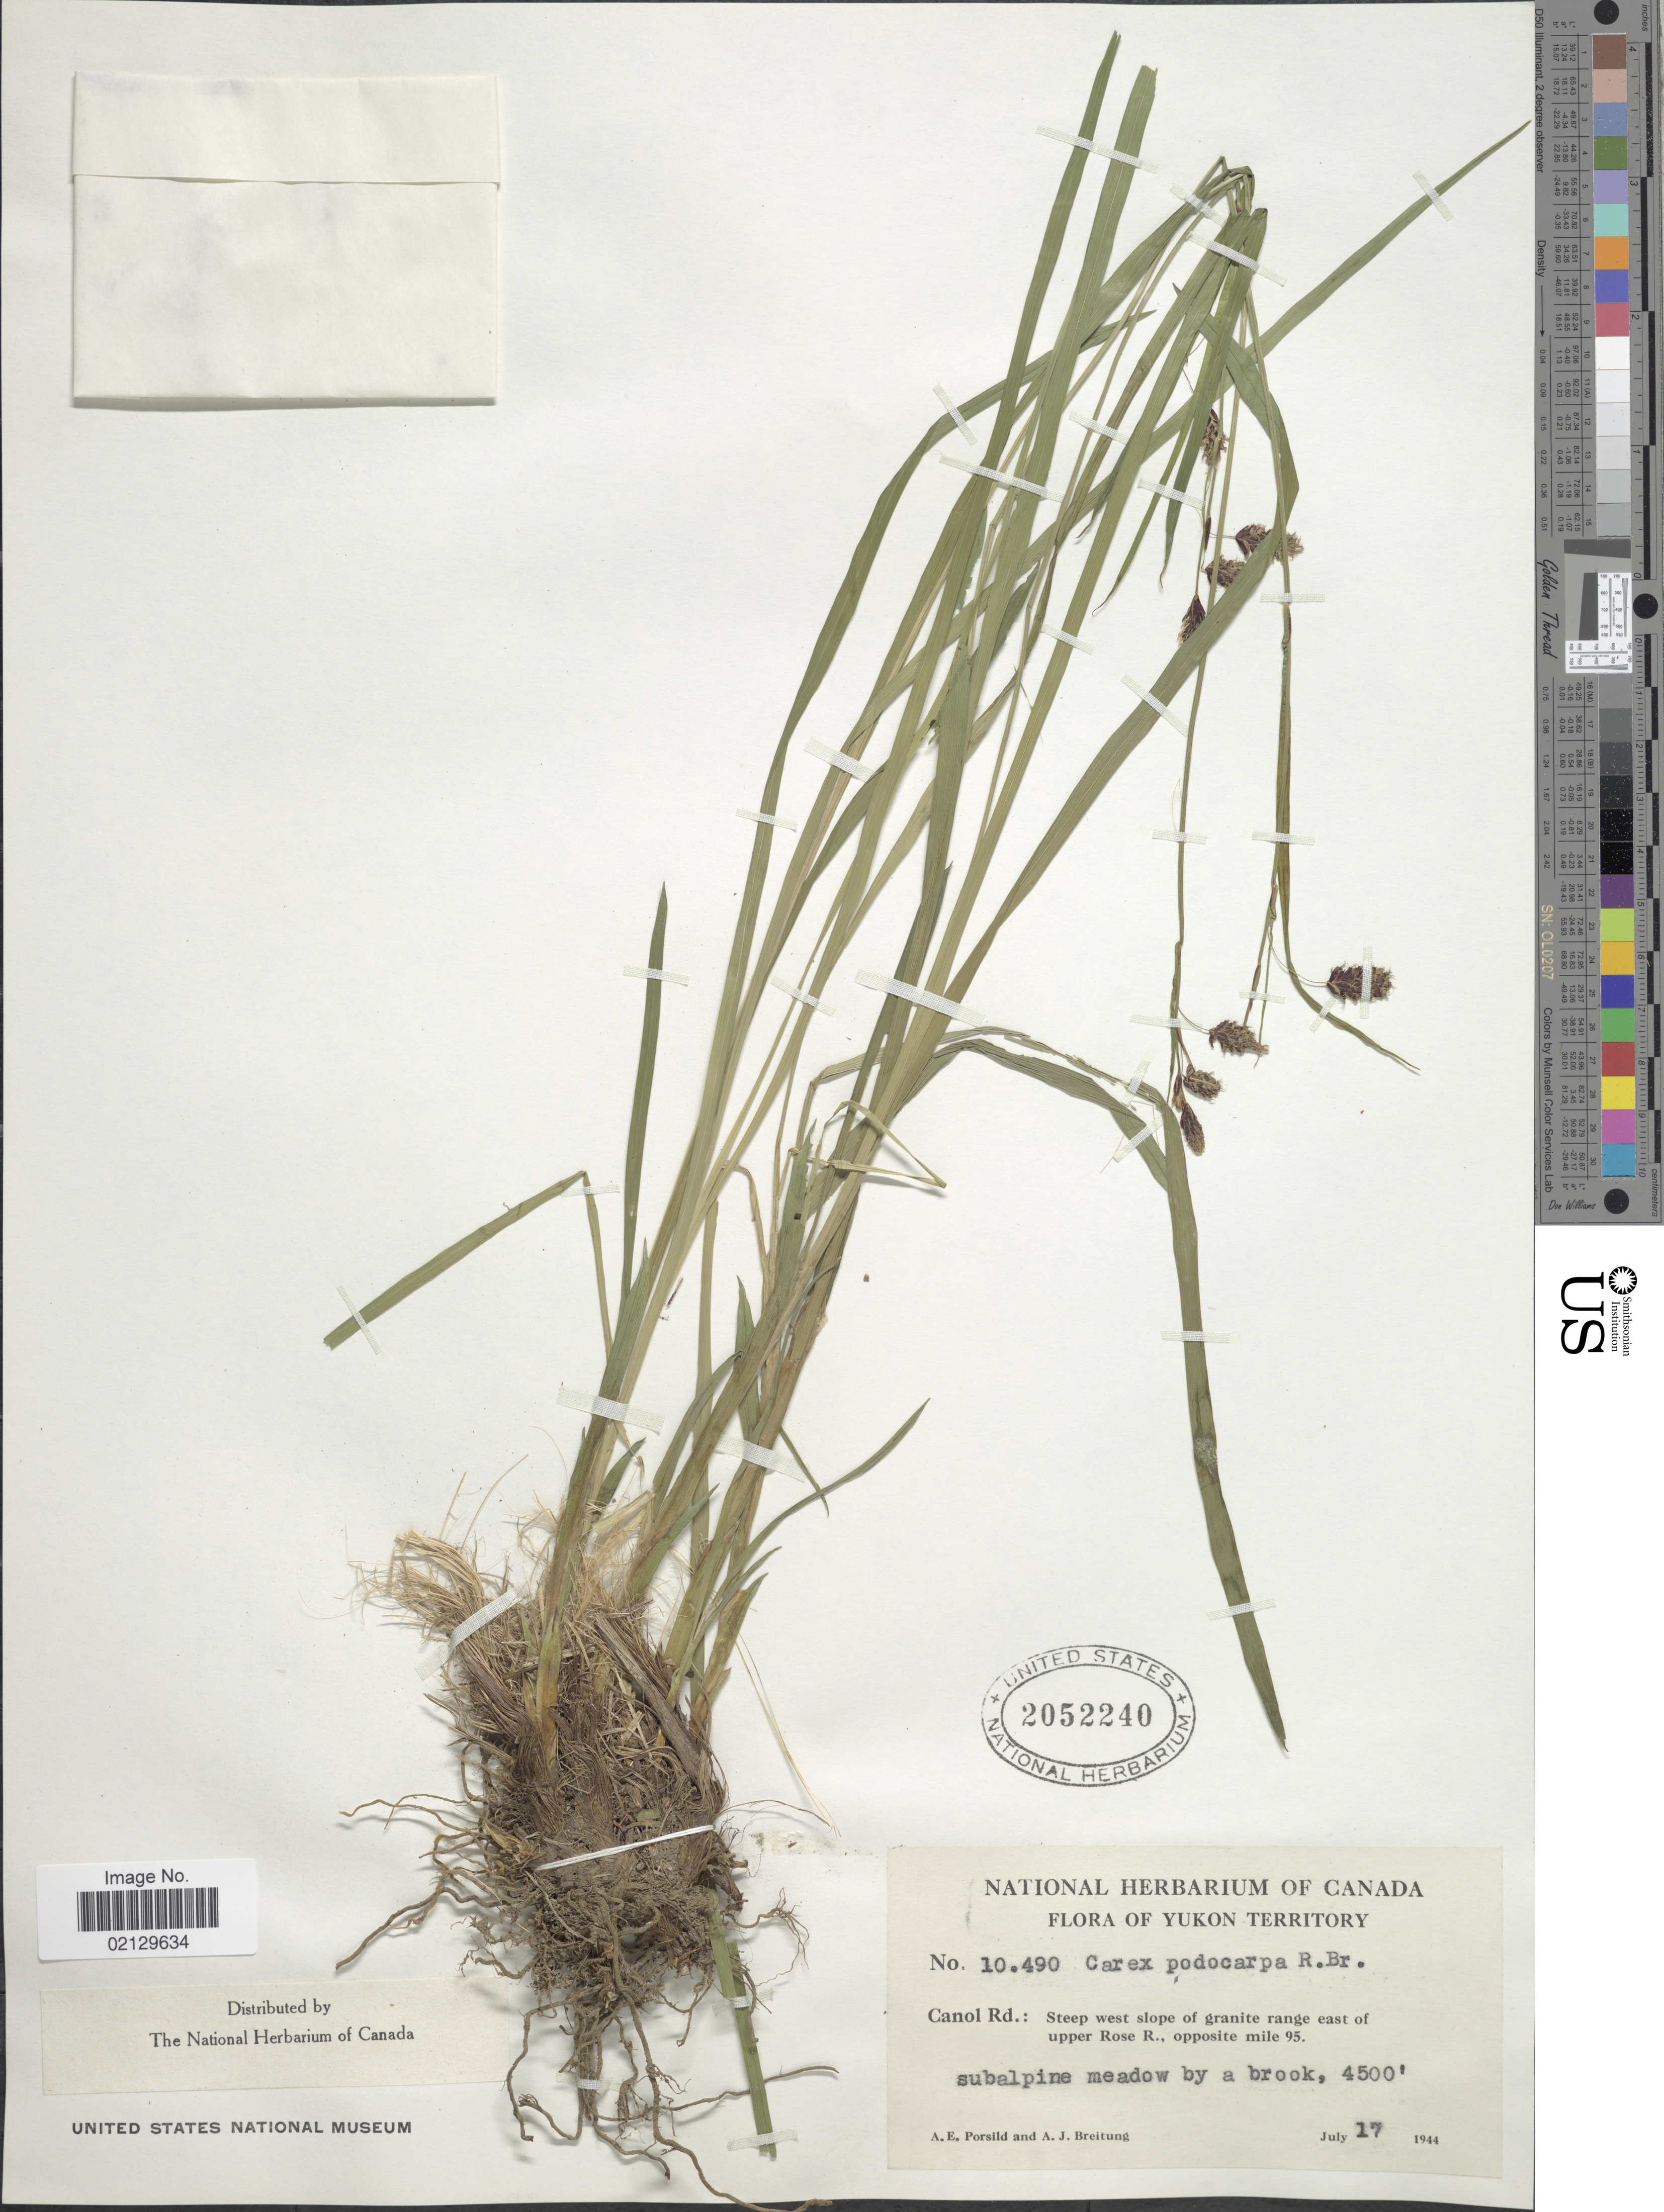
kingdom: Plantae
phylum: Tracheophyta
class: Liliopsida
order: Poales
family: Cyperaceae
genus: Carex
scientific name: Carex podocarpa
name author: R. Br.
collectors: A. E. Porsild & A. Breitung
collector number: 10490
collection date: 1944-07-17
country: Canada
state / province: Yukon Territory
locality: Yukon Territory. Canol Rd.: Steep west slope granite range east of upper Rose R., opposite mile 95. Subalpine meadow by a brook.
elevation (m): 1372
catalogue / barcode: US 205224